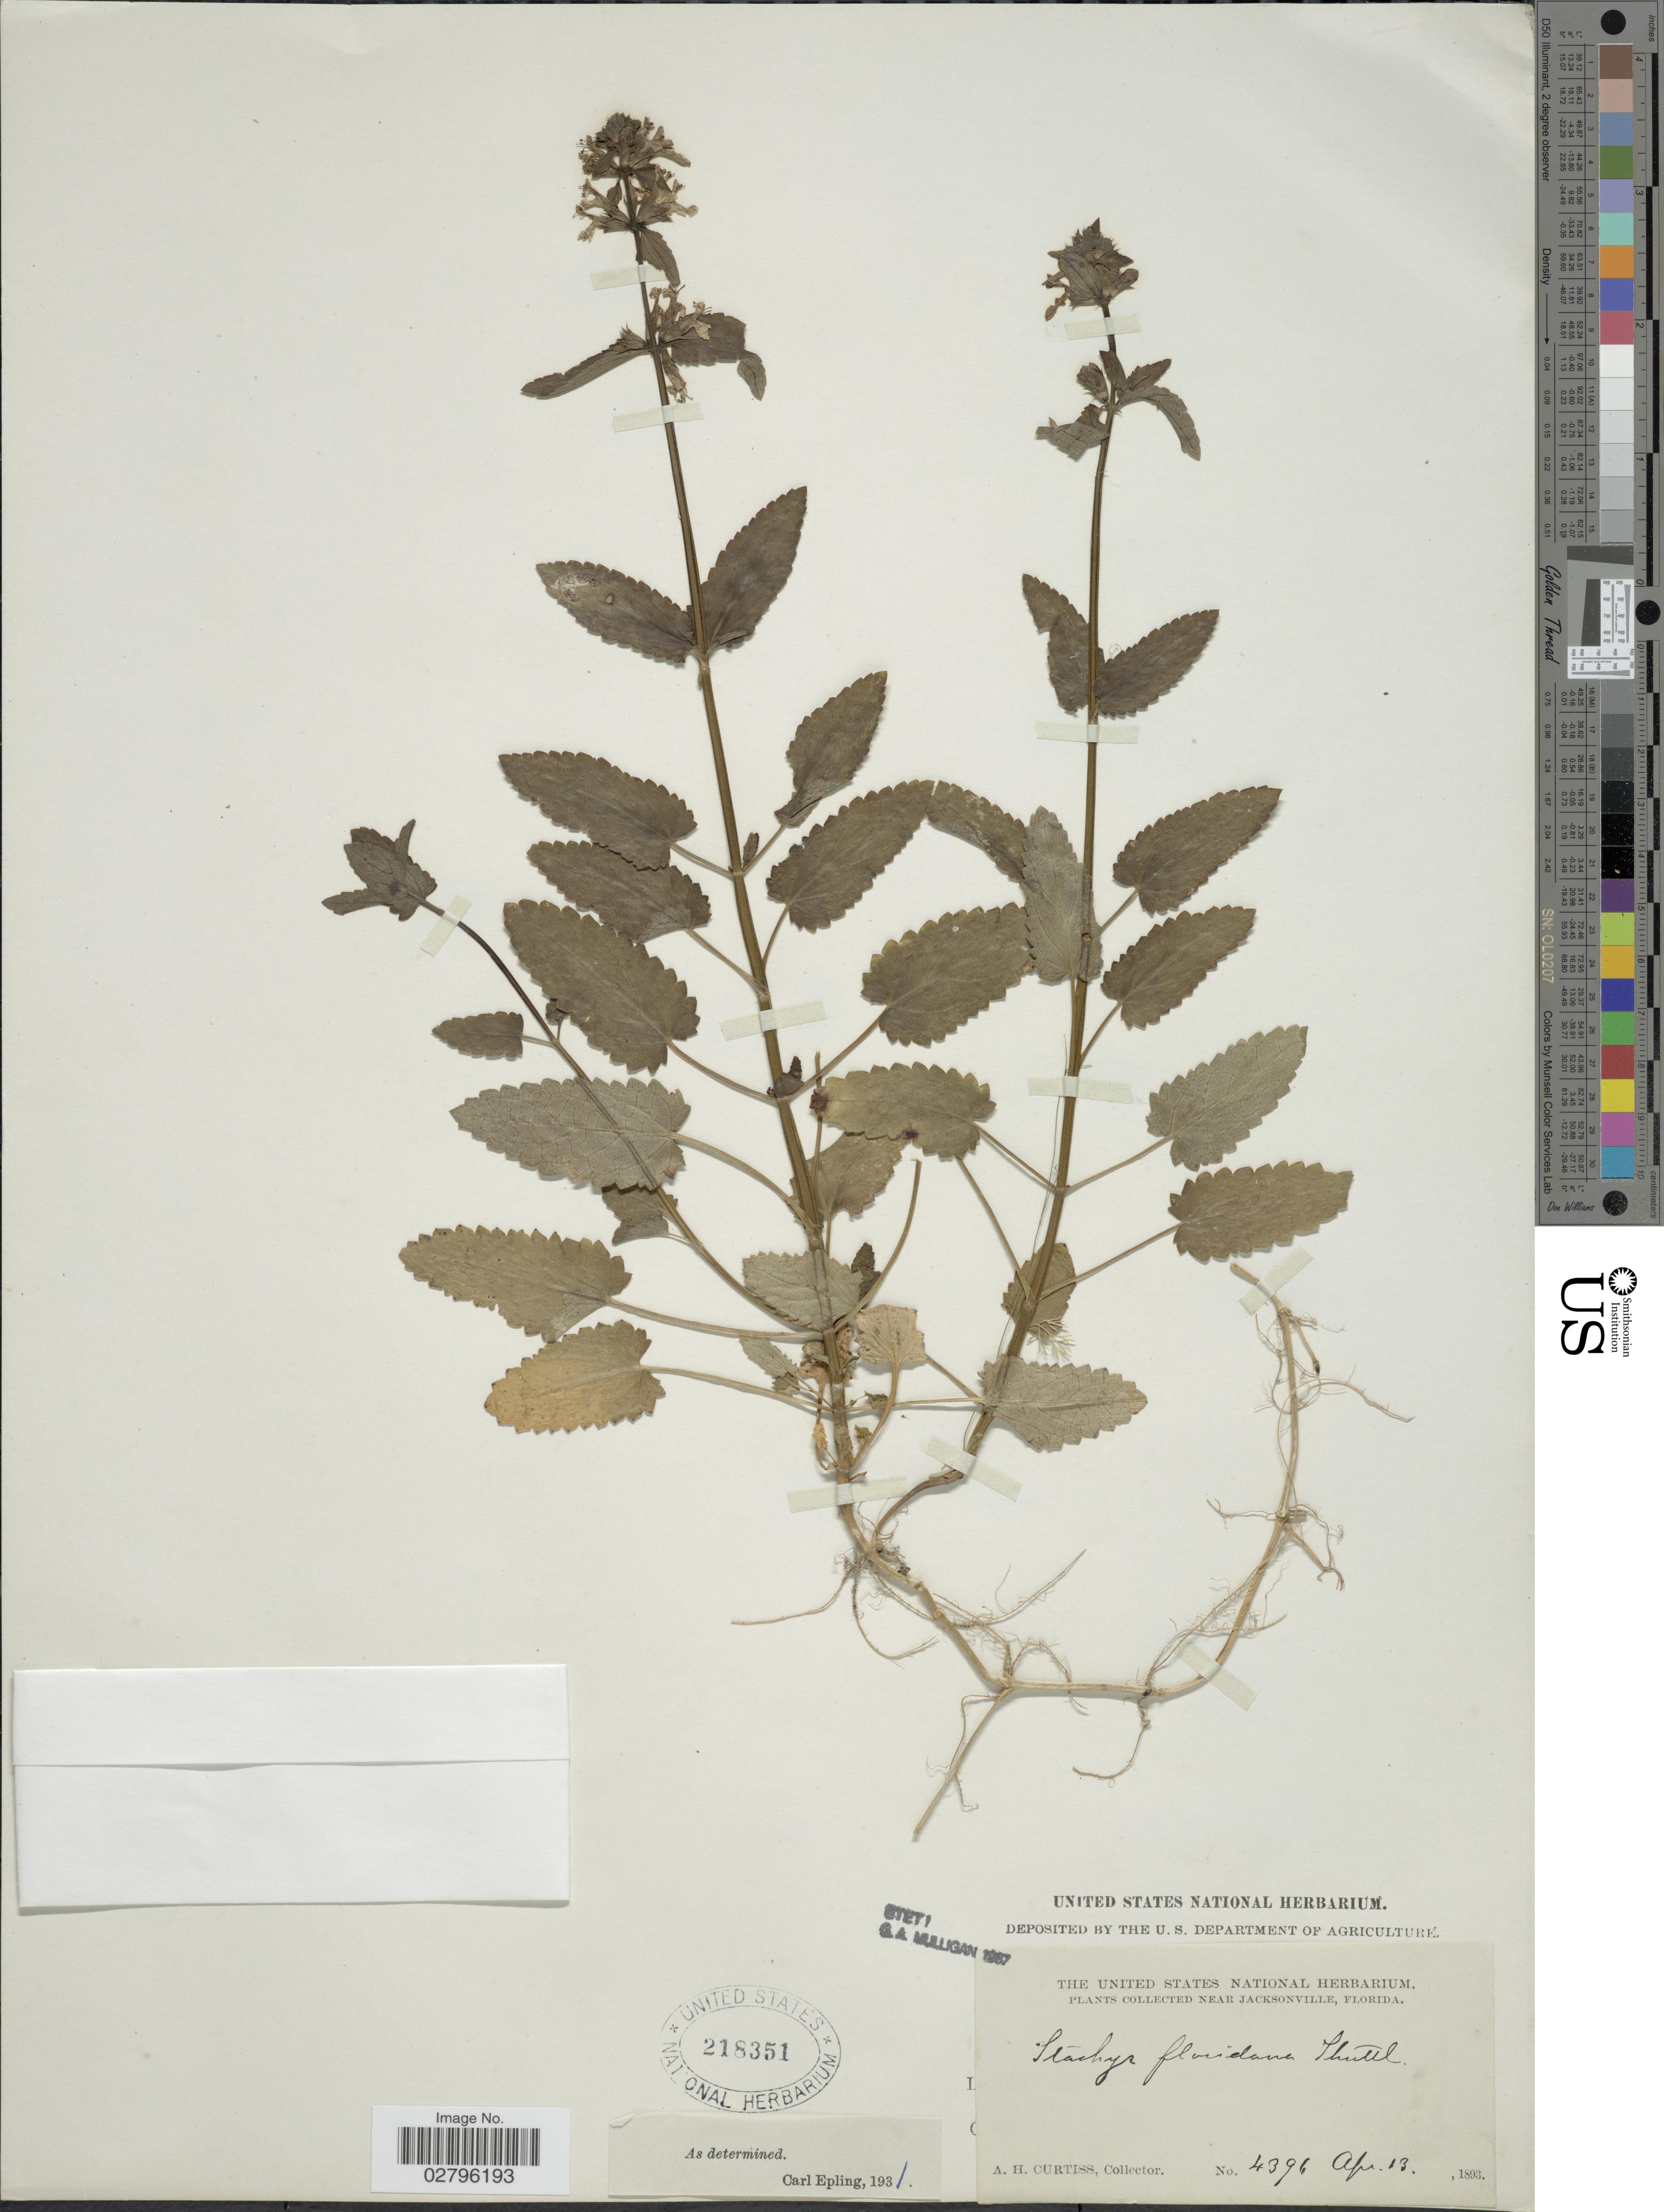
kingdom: Plantae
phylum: Tracheophyta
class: Magnoliopsida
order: Lamiales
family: Lamiaceae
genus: Stachys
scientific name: Stachys floridana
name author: Shuttlew. ex Benth.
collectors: A. H. Curtiss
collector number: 4394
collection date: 1893-04-13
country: United States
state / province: Florida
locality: Near Jacksonville, Florida.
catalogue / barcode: US 218351